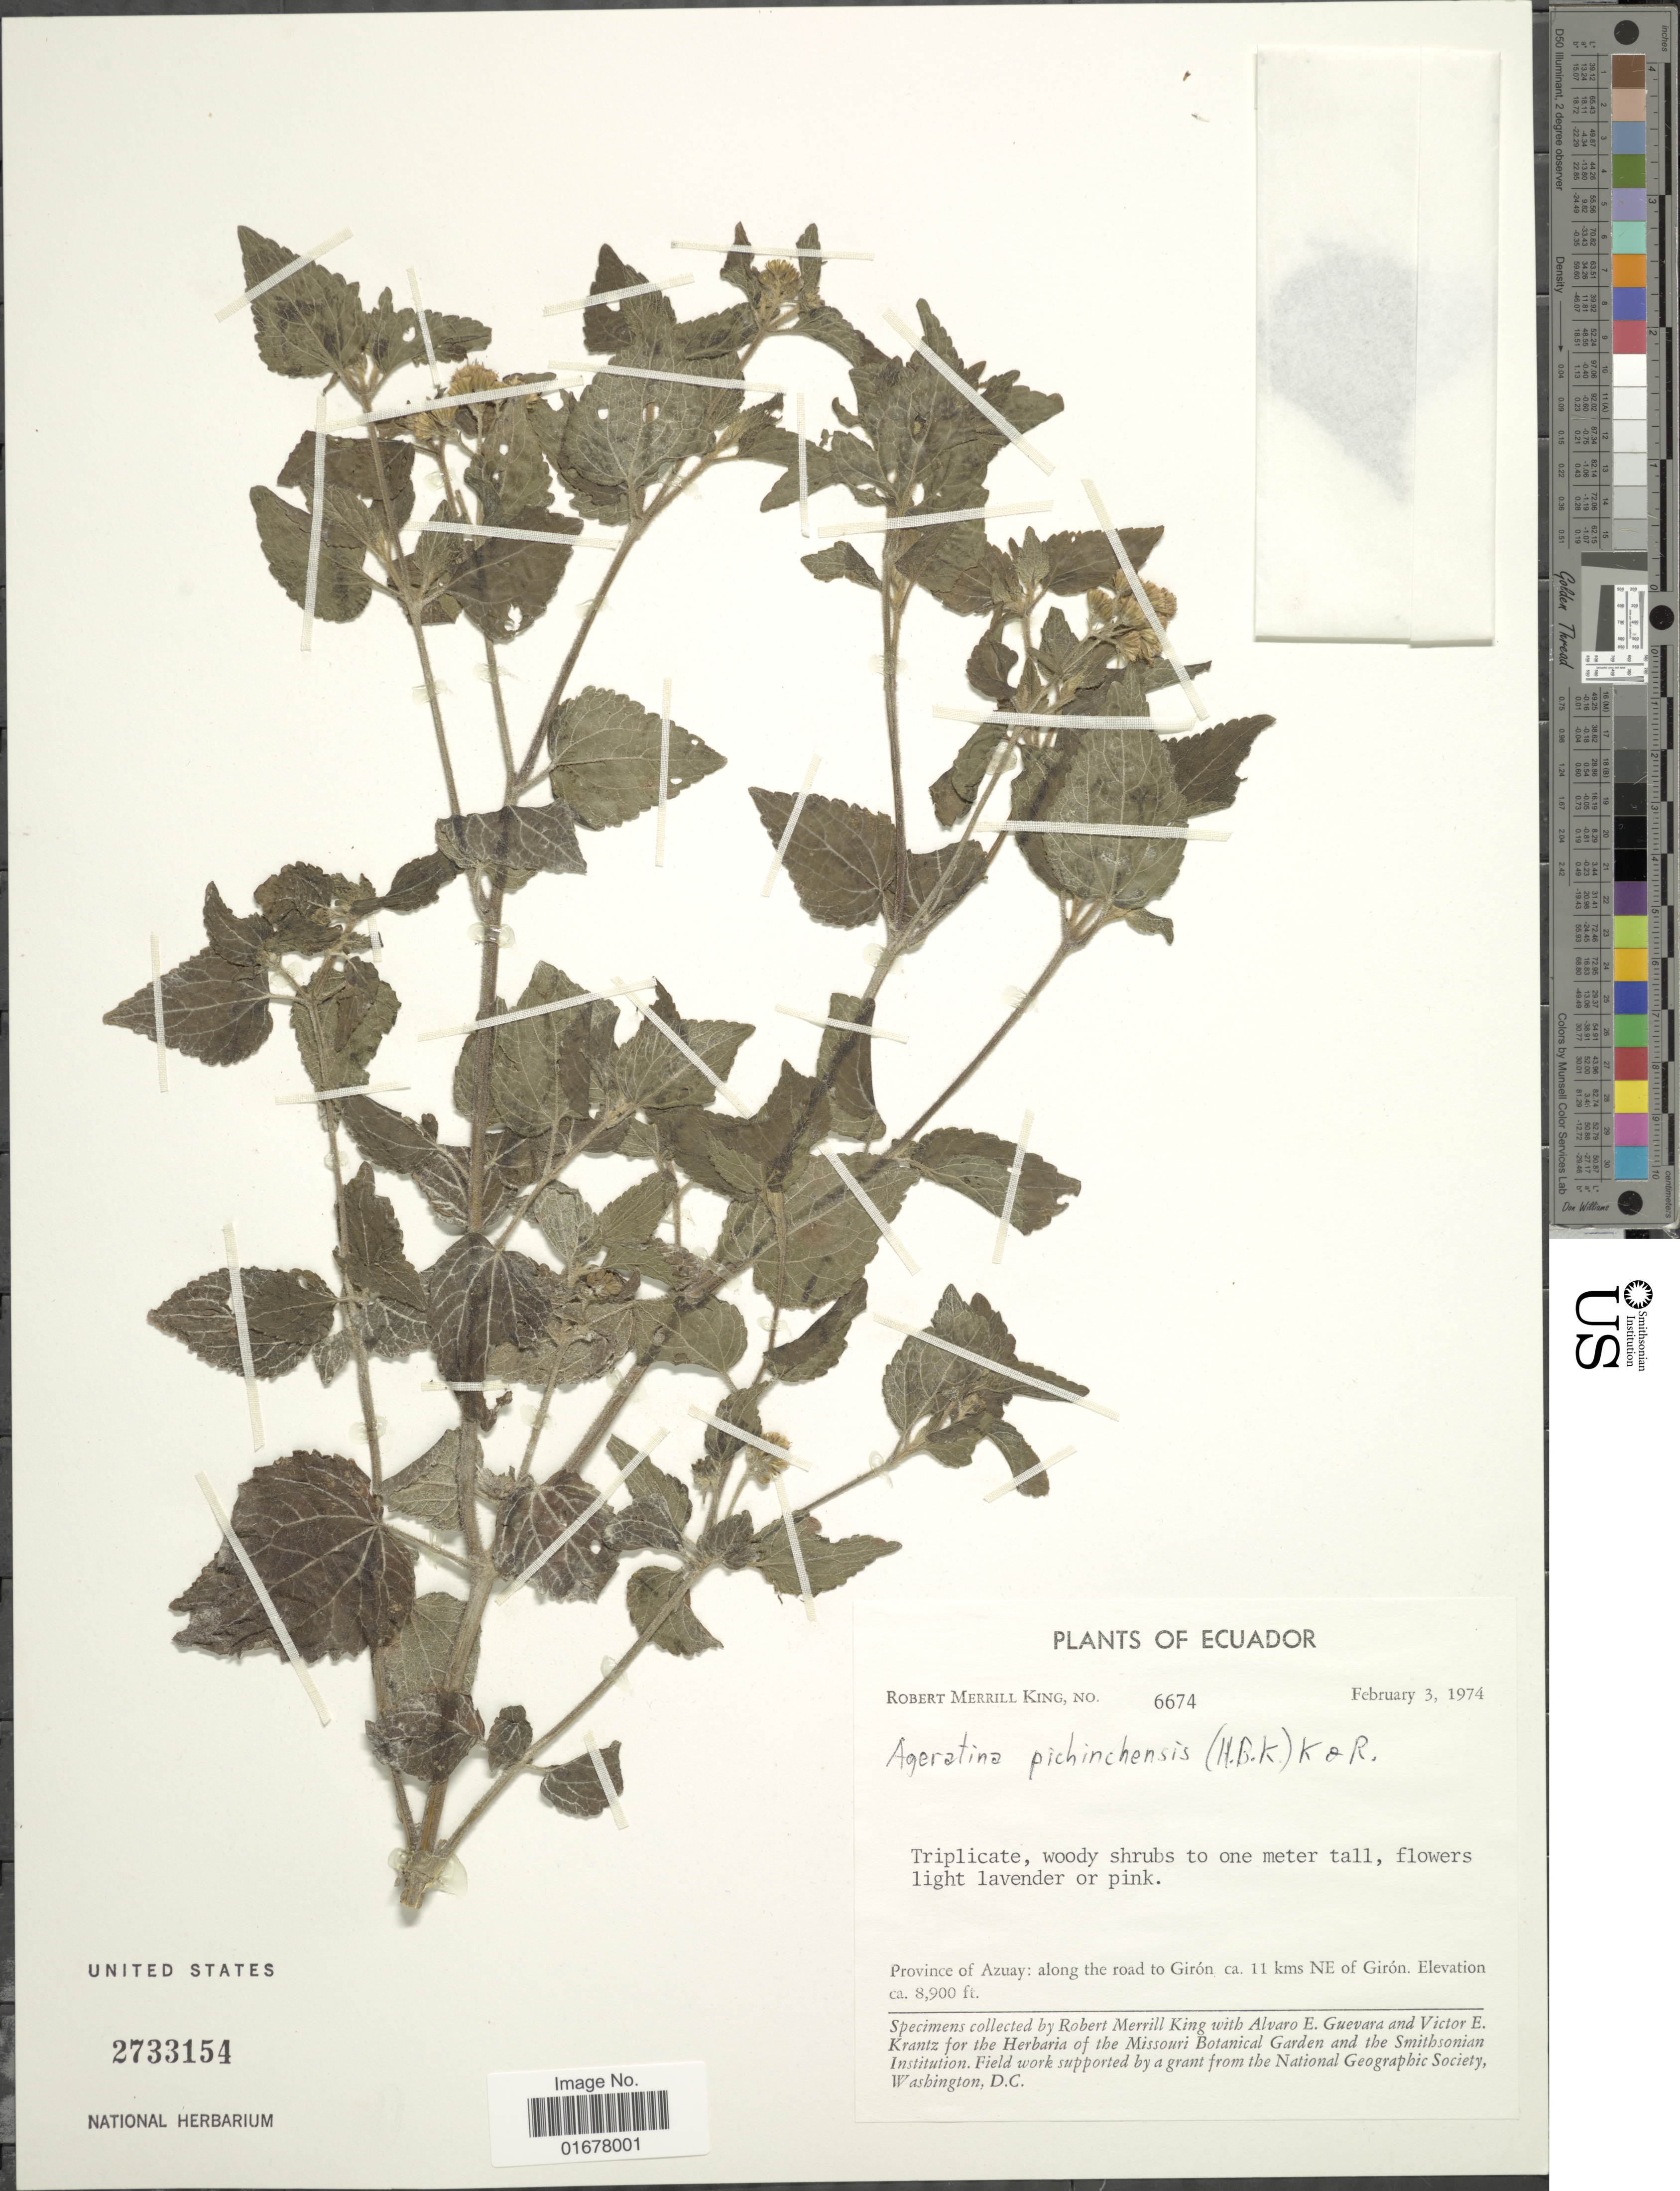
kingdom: Plantae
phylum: Tracheophyta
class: Magnoliopsida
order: Asterales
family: Asteraceae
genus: Ageratina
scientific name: Ageratina pichinchensis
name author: (Kunth) R.M. King & H. Rob.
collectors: R. M. King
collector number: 6674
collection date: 1974-02-03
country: Ecuador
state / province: Azuay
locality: Province of Azuay: along the road to Giron, 11 kms NE of Giron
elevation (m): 8900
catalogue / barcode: US 2733154